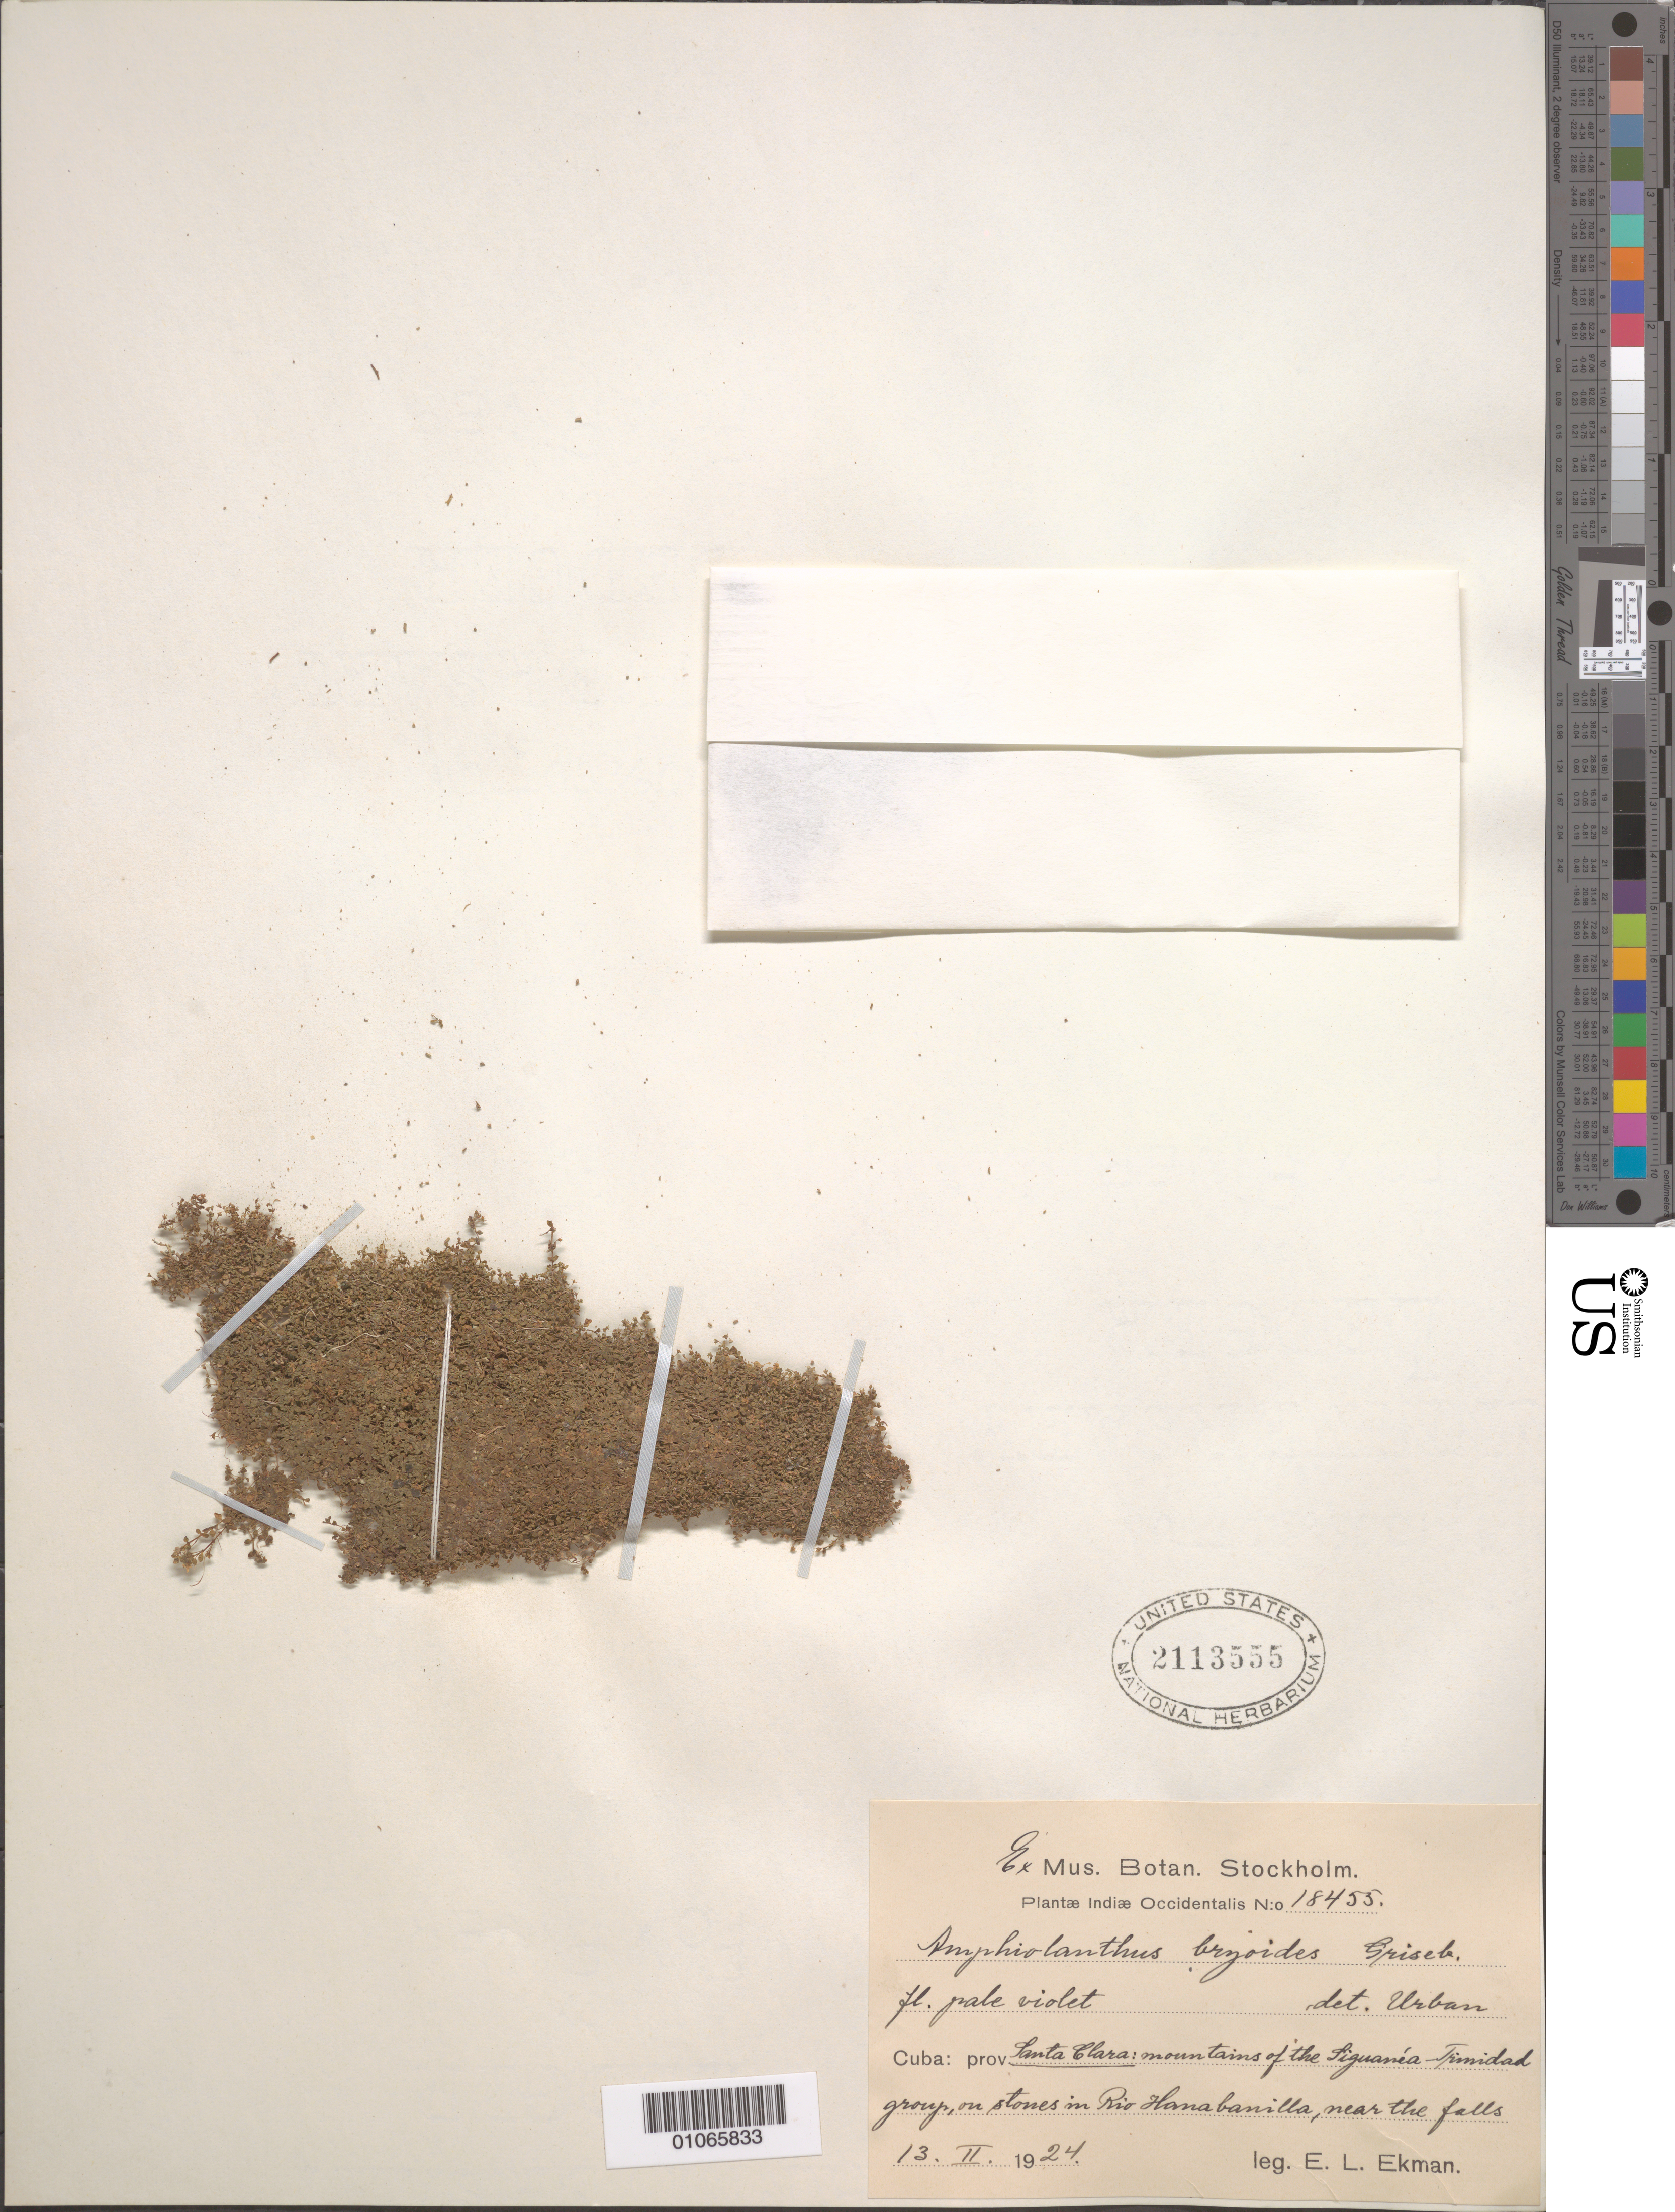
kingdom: Plantae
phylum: Tracheophyta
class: Magnoliopsida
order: Lamiales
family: Linderniaceae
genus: Amphiolanthus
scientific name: Amphiolanthus bryoides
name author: Griseb.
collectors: E. L. Ekman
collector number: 18455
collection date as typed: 13 Feb 1924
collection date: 1924-02-13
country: Cuba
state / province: Villa Clara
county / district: Santa Clara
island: Cuba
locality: Mountains of the Liguania Trinidad group, on stones in Rio Hanabanilla, near the falls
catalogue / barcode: US 2113555